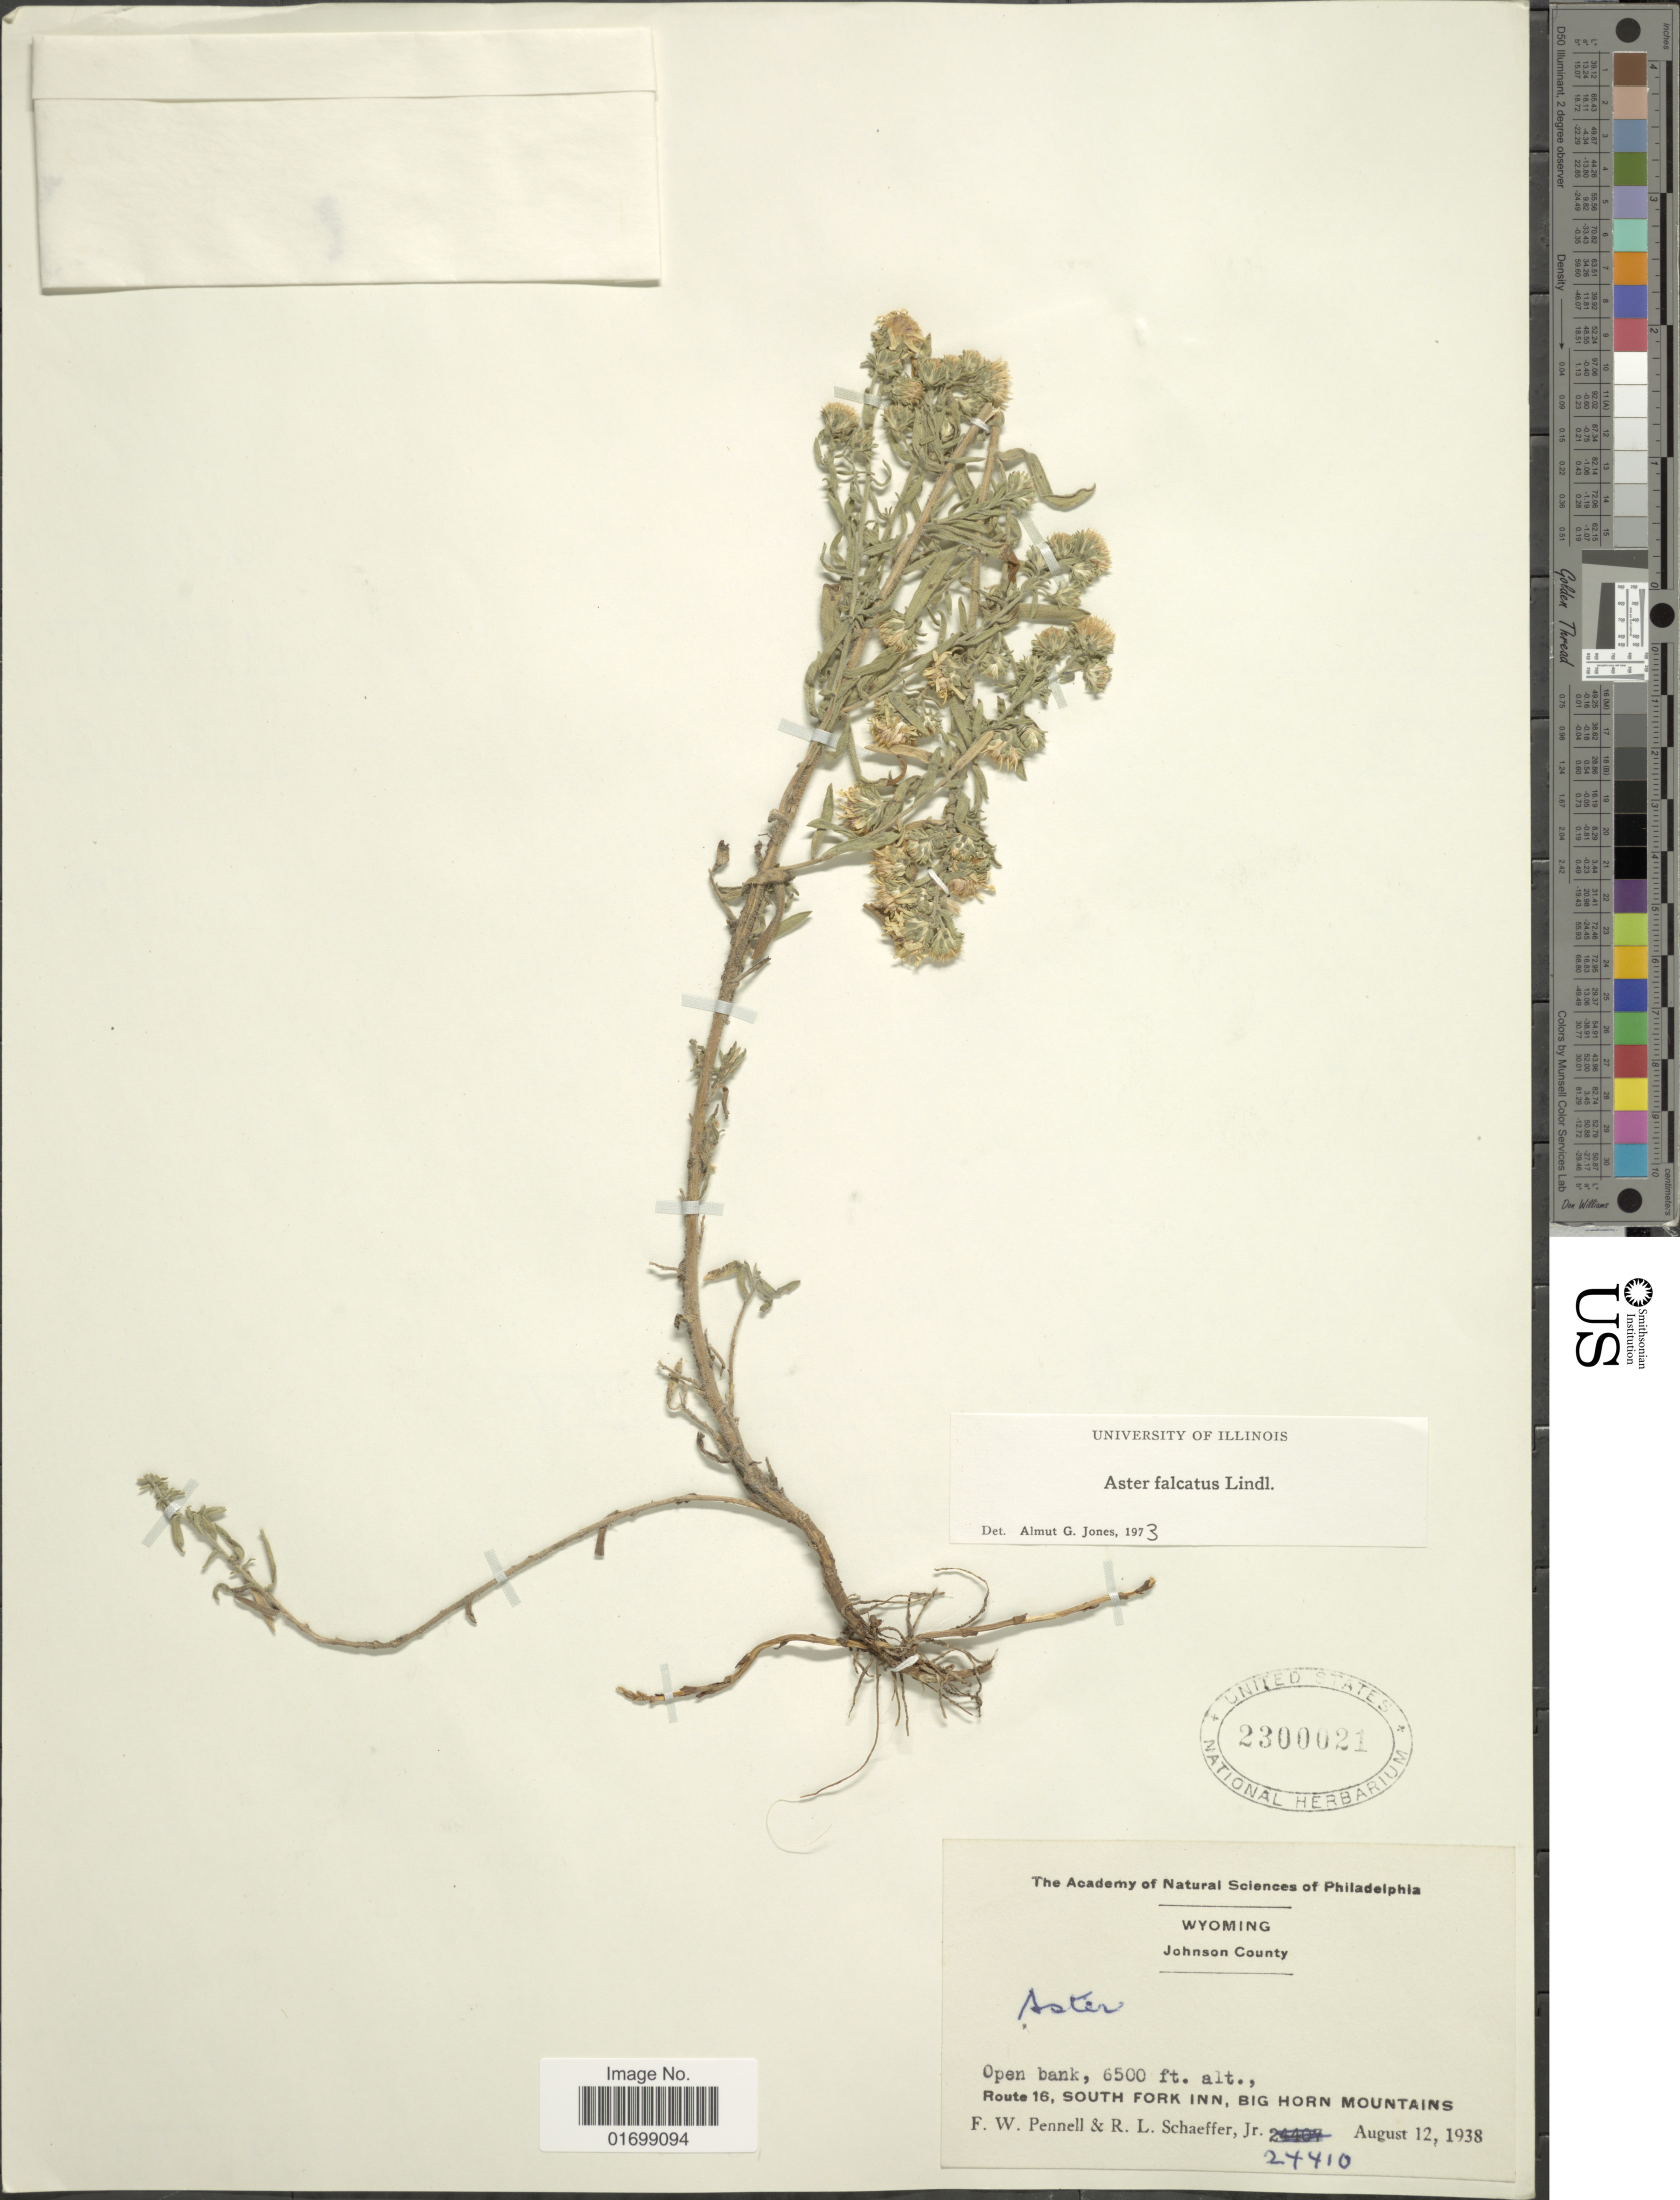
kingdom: Plantae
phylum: Tracheophyta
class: Magnoliopsida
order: Asterales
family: Asteraceae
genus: Symphyotrichum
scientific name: Symphyotrichum falcatum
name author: (Lindl. ex Lindl.) G.L. Nesom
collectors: F. W. Pennell & R. Schaeffer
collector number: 24410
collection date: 1938-08-12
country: United States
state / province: Wyoming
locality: Johnson County, open bank, Route 16, South Fork Inn, Big Horn Mountains.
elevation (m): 1981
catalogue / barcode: US 2300021